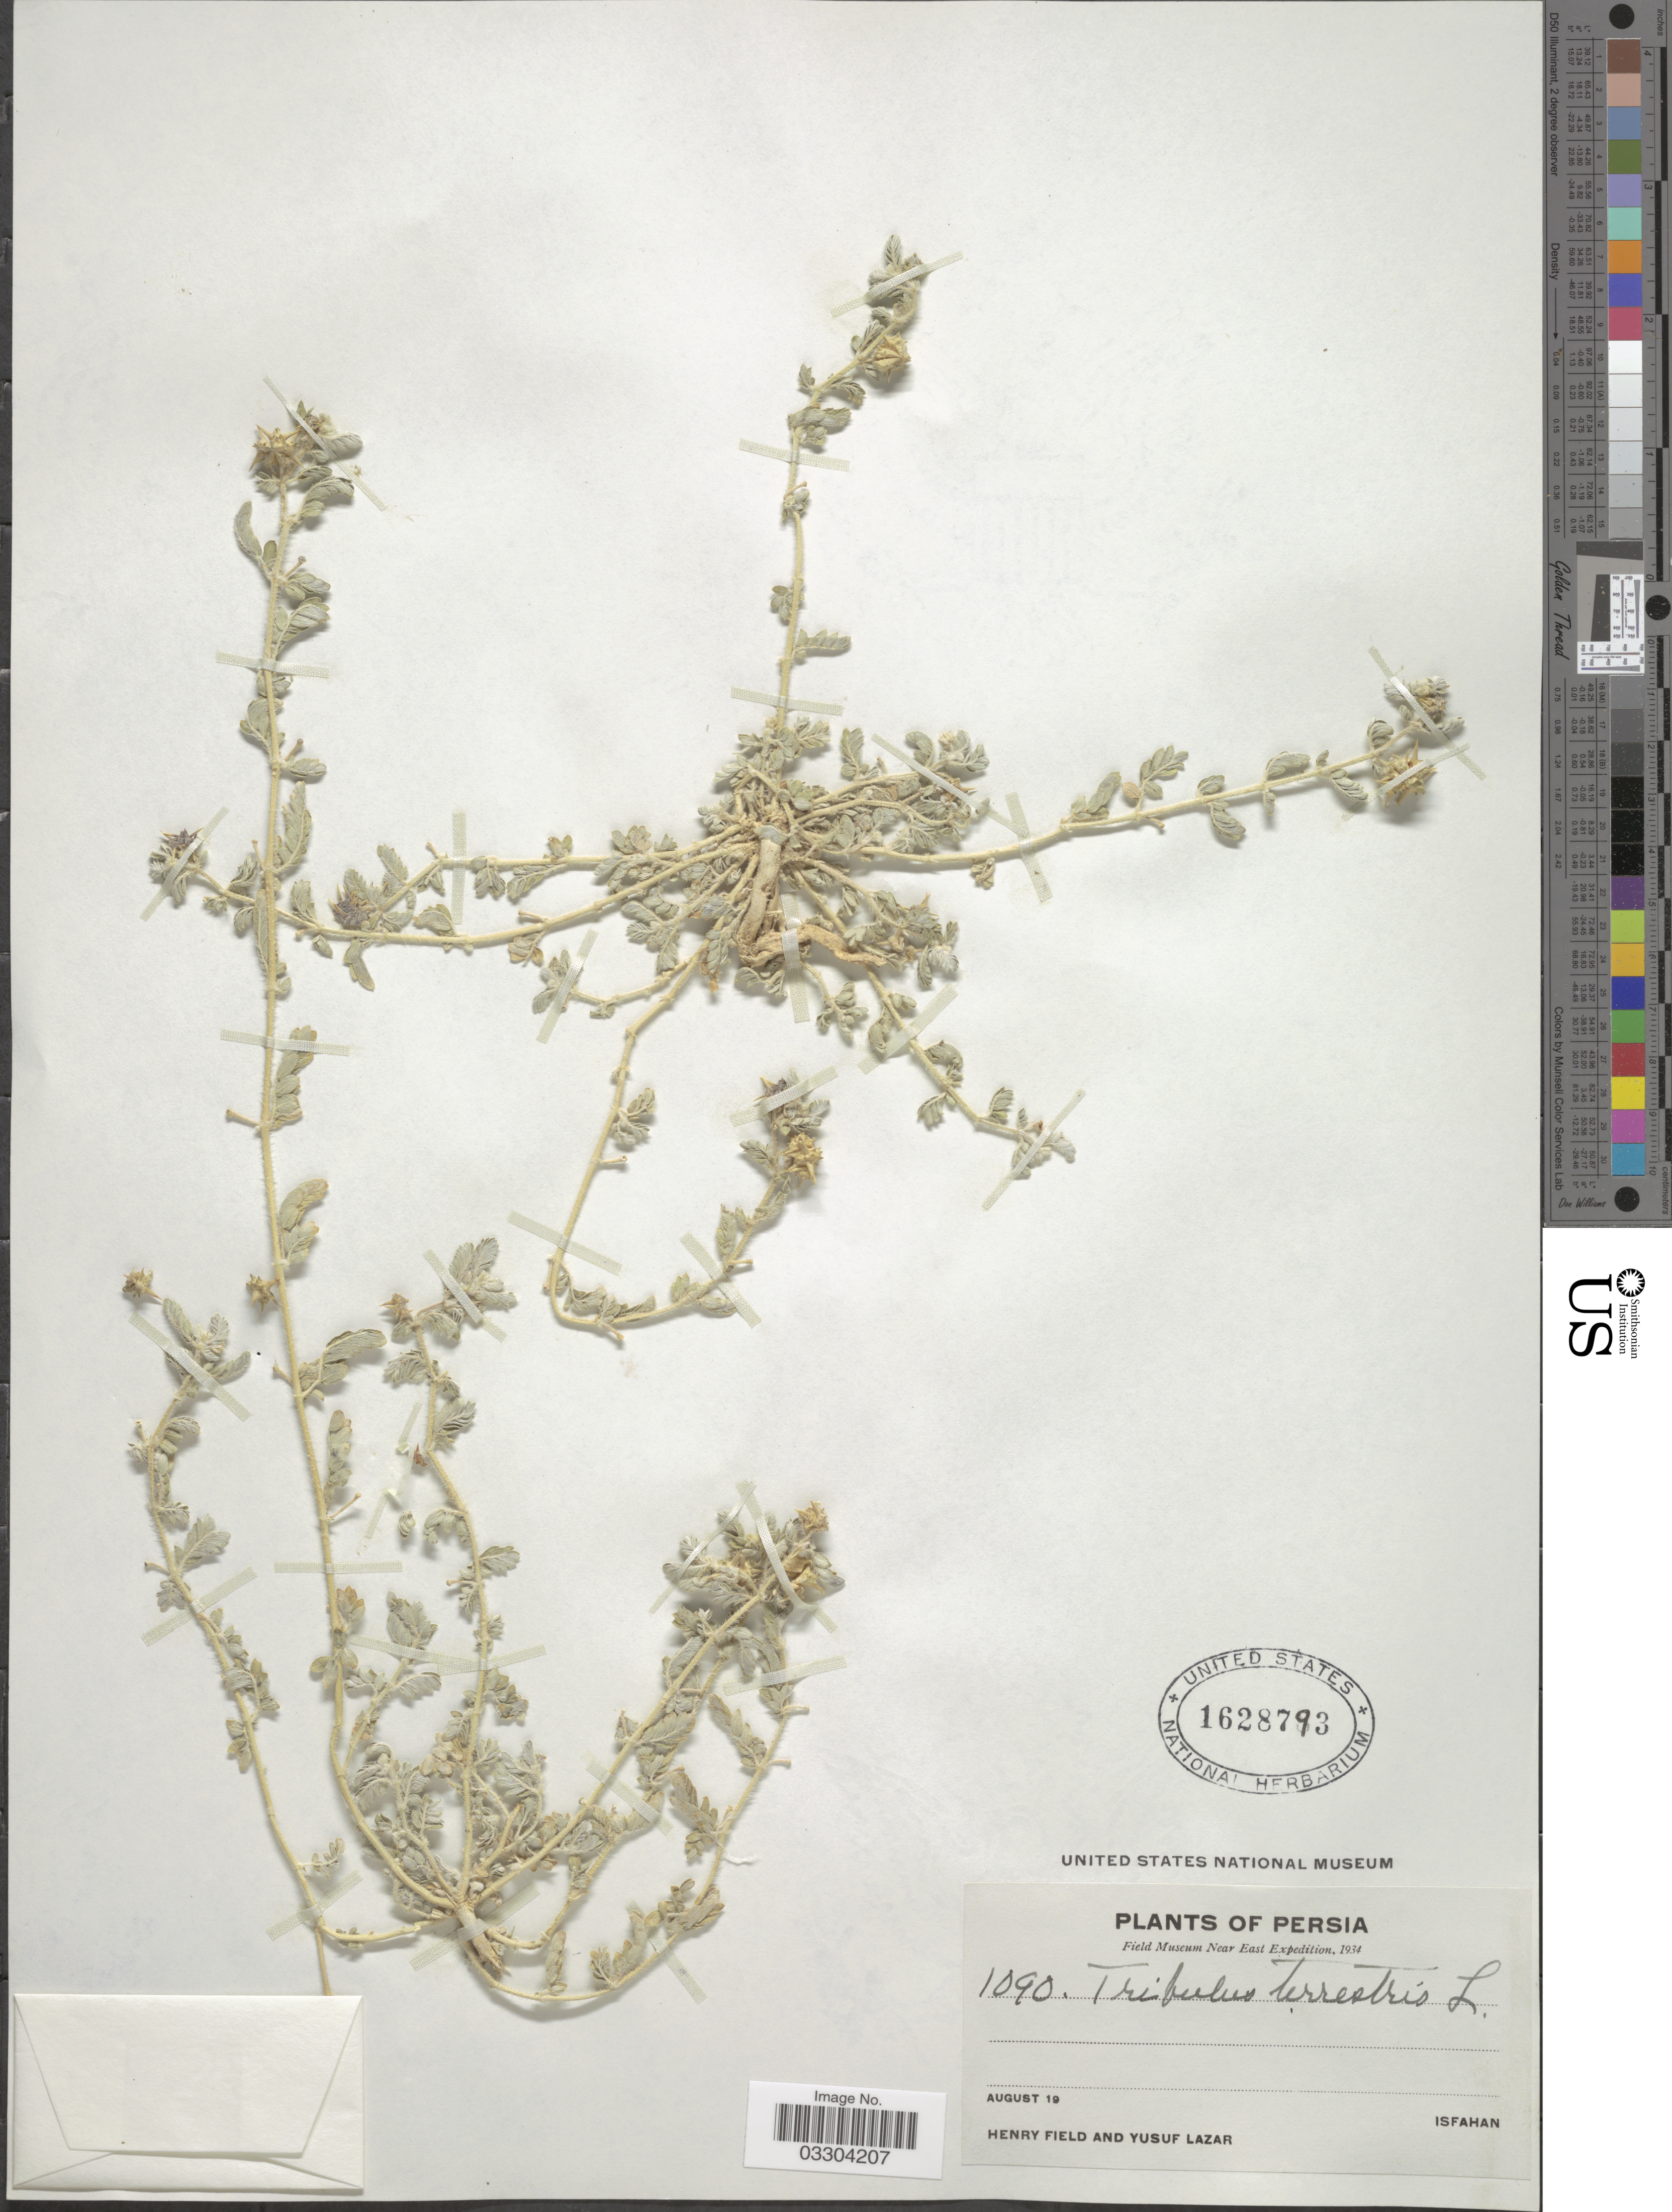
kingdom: Plantae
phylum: Tracheophyta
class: Magnoliopsida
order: Zygophyllales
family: Zygophyllaceae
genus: Tribulus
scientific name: Tribulus terrestris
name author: L.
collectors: H. Field & Y. Lazar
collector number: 1090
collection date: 1934-08-19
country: Iran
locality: Isfahan.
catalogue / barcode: US 1628793